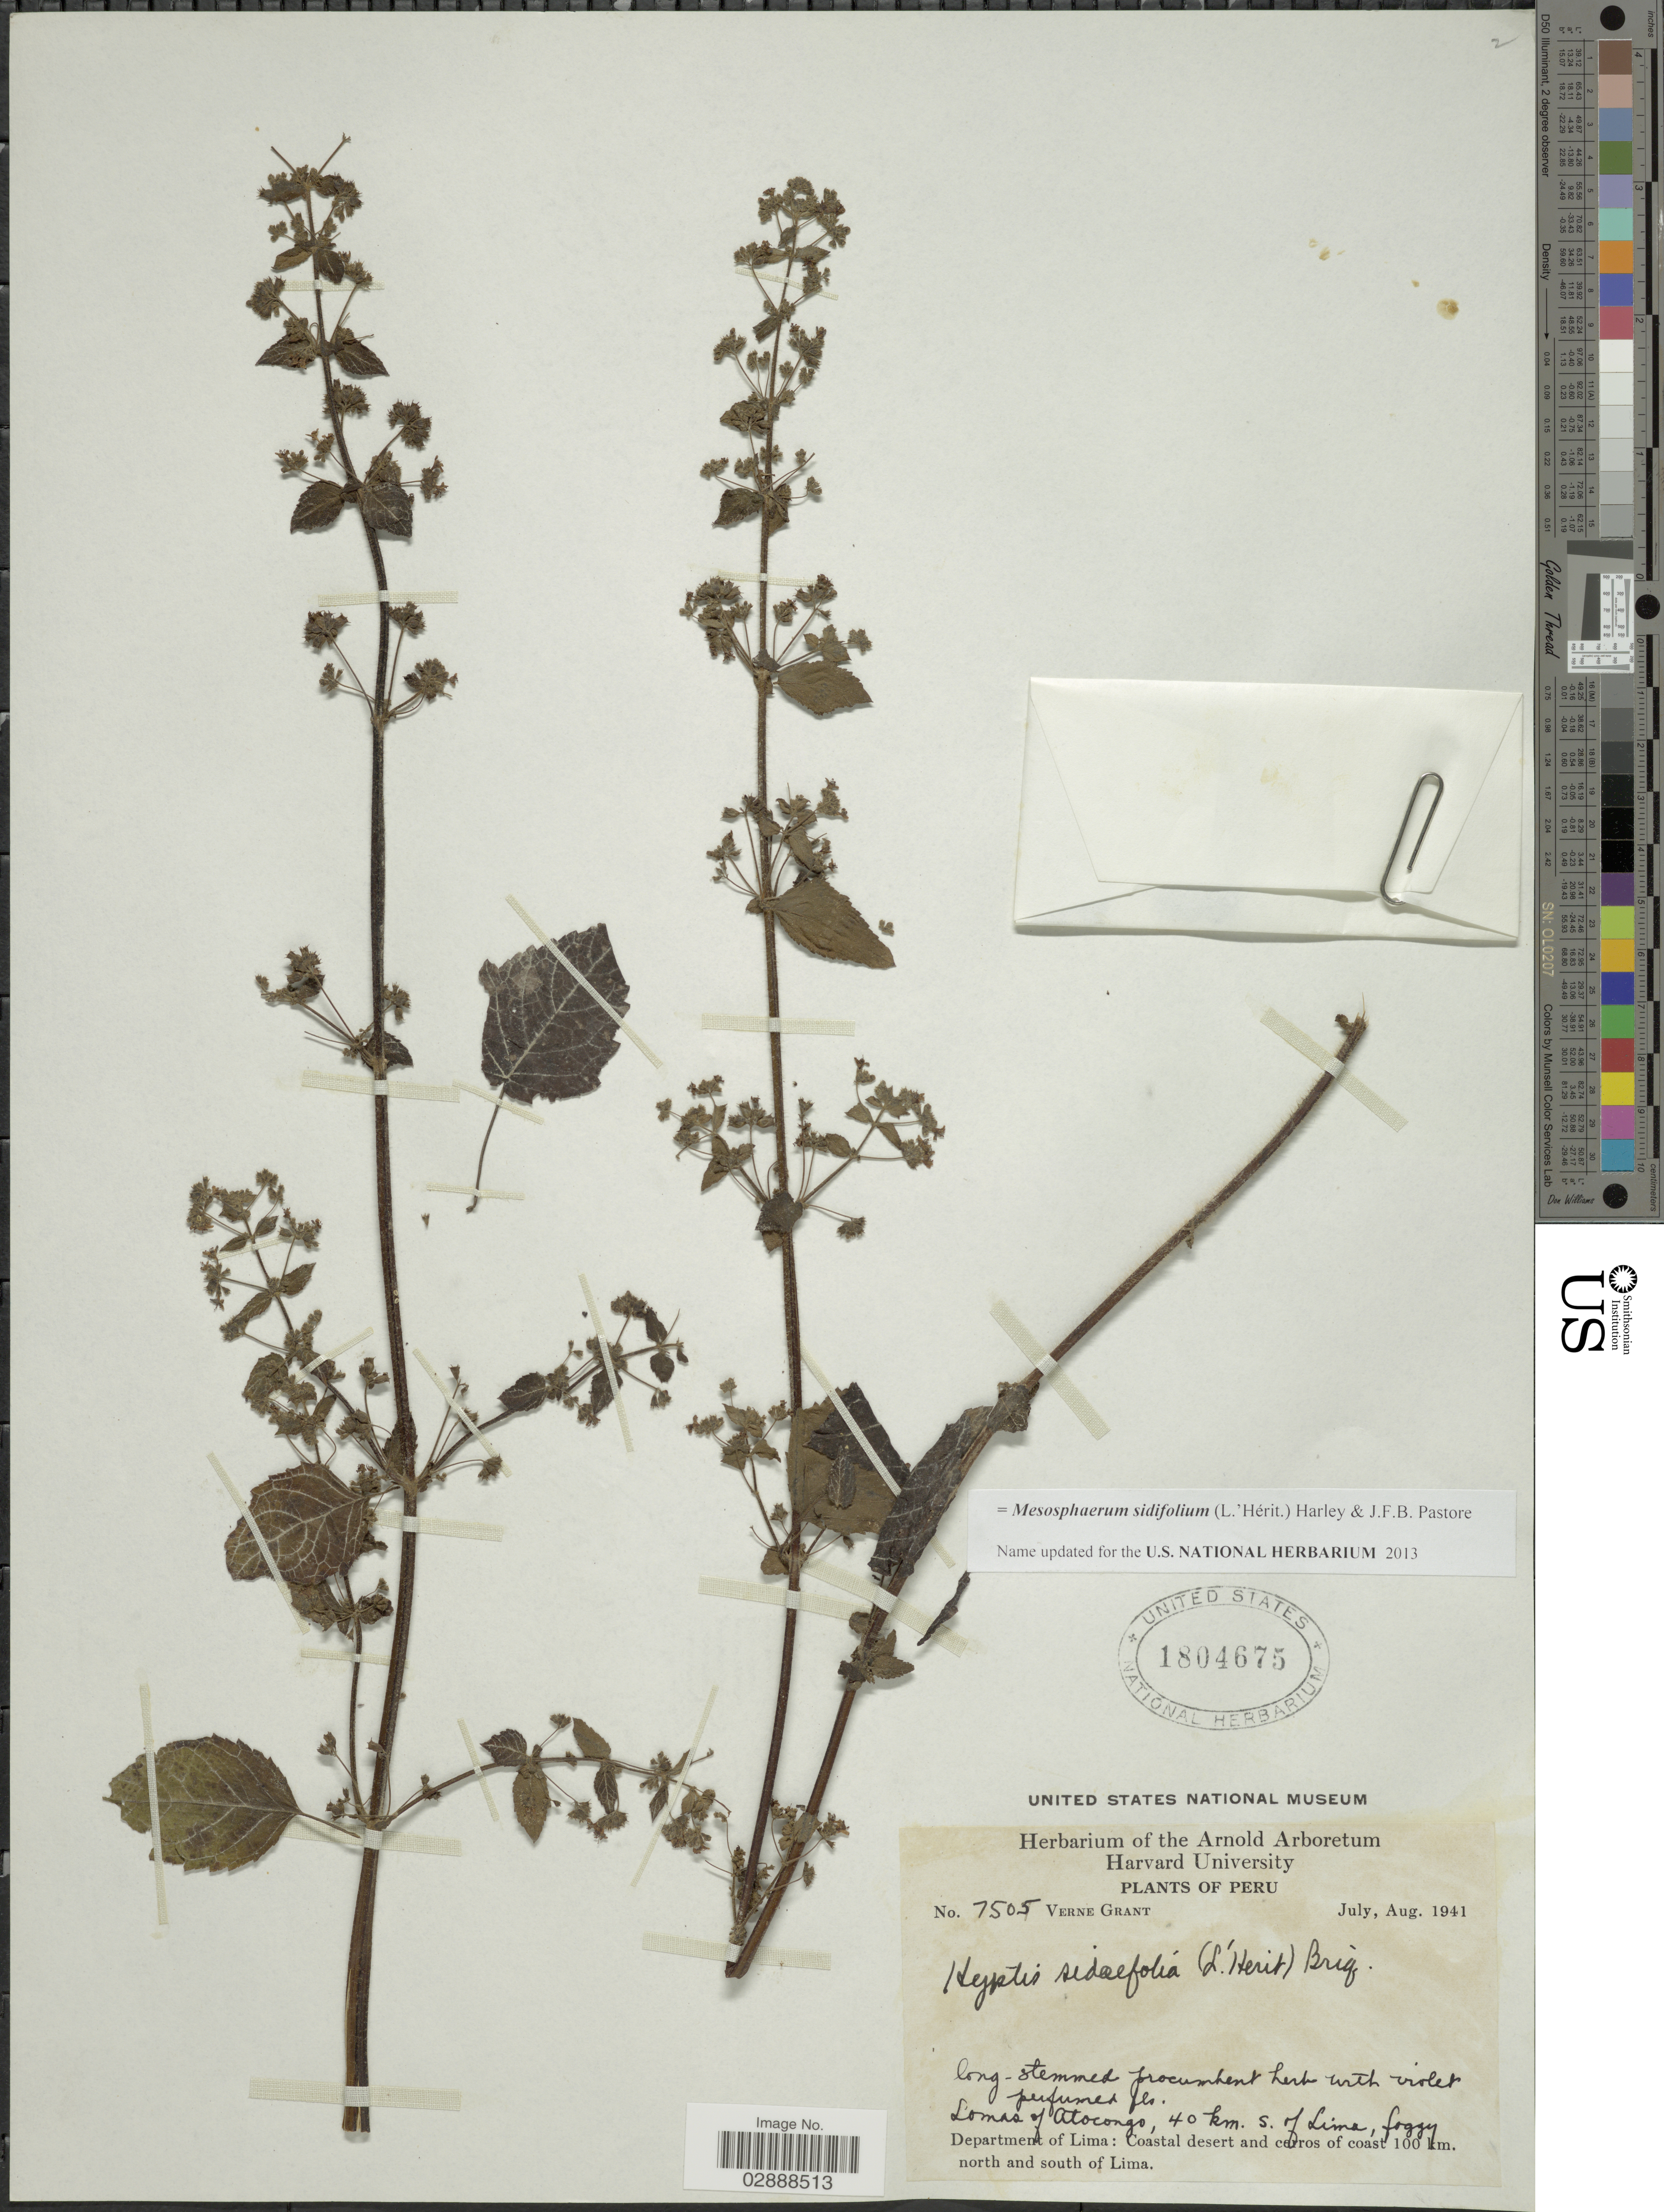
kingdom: Plantae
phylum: Tracheophyta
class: Magnoliopsida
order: Lamiales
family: Lamiaceae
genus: Mesosphaerum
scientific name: Mesosphaerum sidifolium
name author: (L'Hér.) Harley & J.F.B. Pastore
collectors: V. Grant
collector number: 7505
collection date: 1941-07/1941-08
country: Peru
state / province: Lima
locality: Lomas of Atocongo, 40 km. S of Lima. Department of Lima: Coastal desert and cerros of coast 100 km. north and south of Lima.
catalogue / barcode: US 1804675